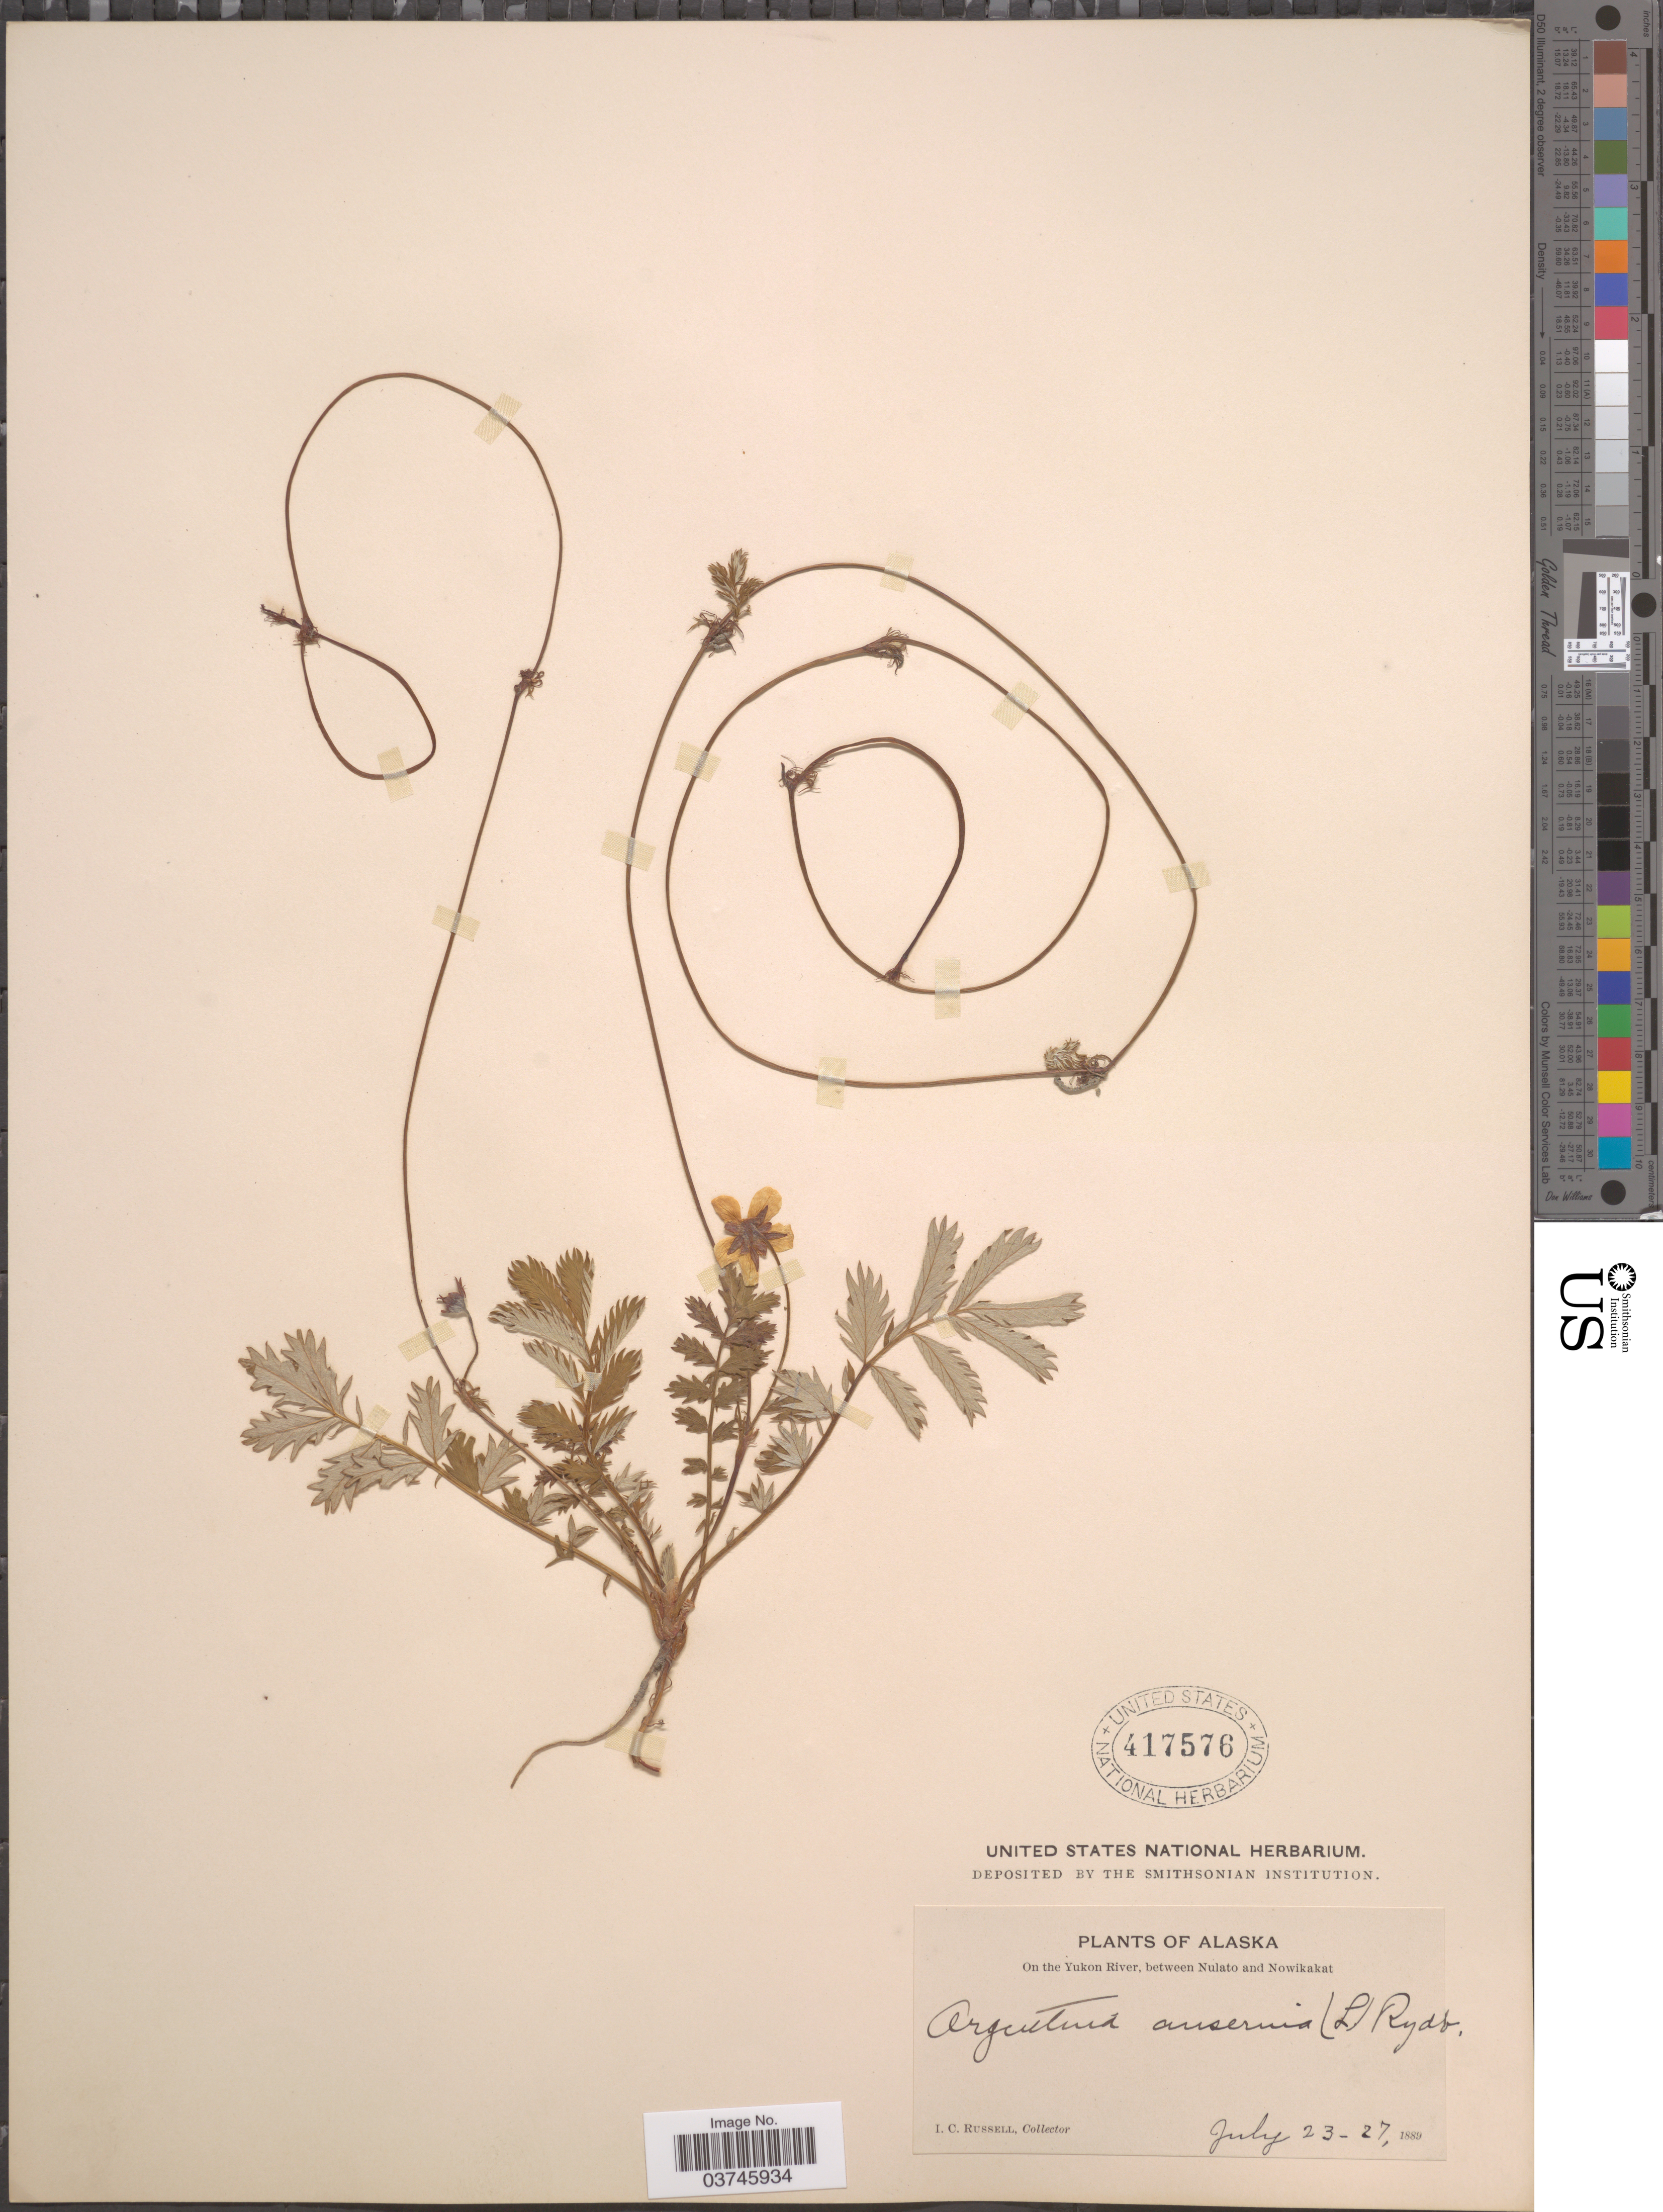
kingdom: Plantae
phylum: Tracheophyta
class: Magnoliopsida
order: Rosales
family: Rosaceae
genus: Argentina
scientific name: Argentina anserina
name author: (L.) Rydb.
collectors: I. C. Russell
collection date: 1889-07-23/1889-07-27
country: United States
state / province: Alaska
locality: On the Yukon River, between Nulato and Nowikakat.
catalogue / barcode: US 417576